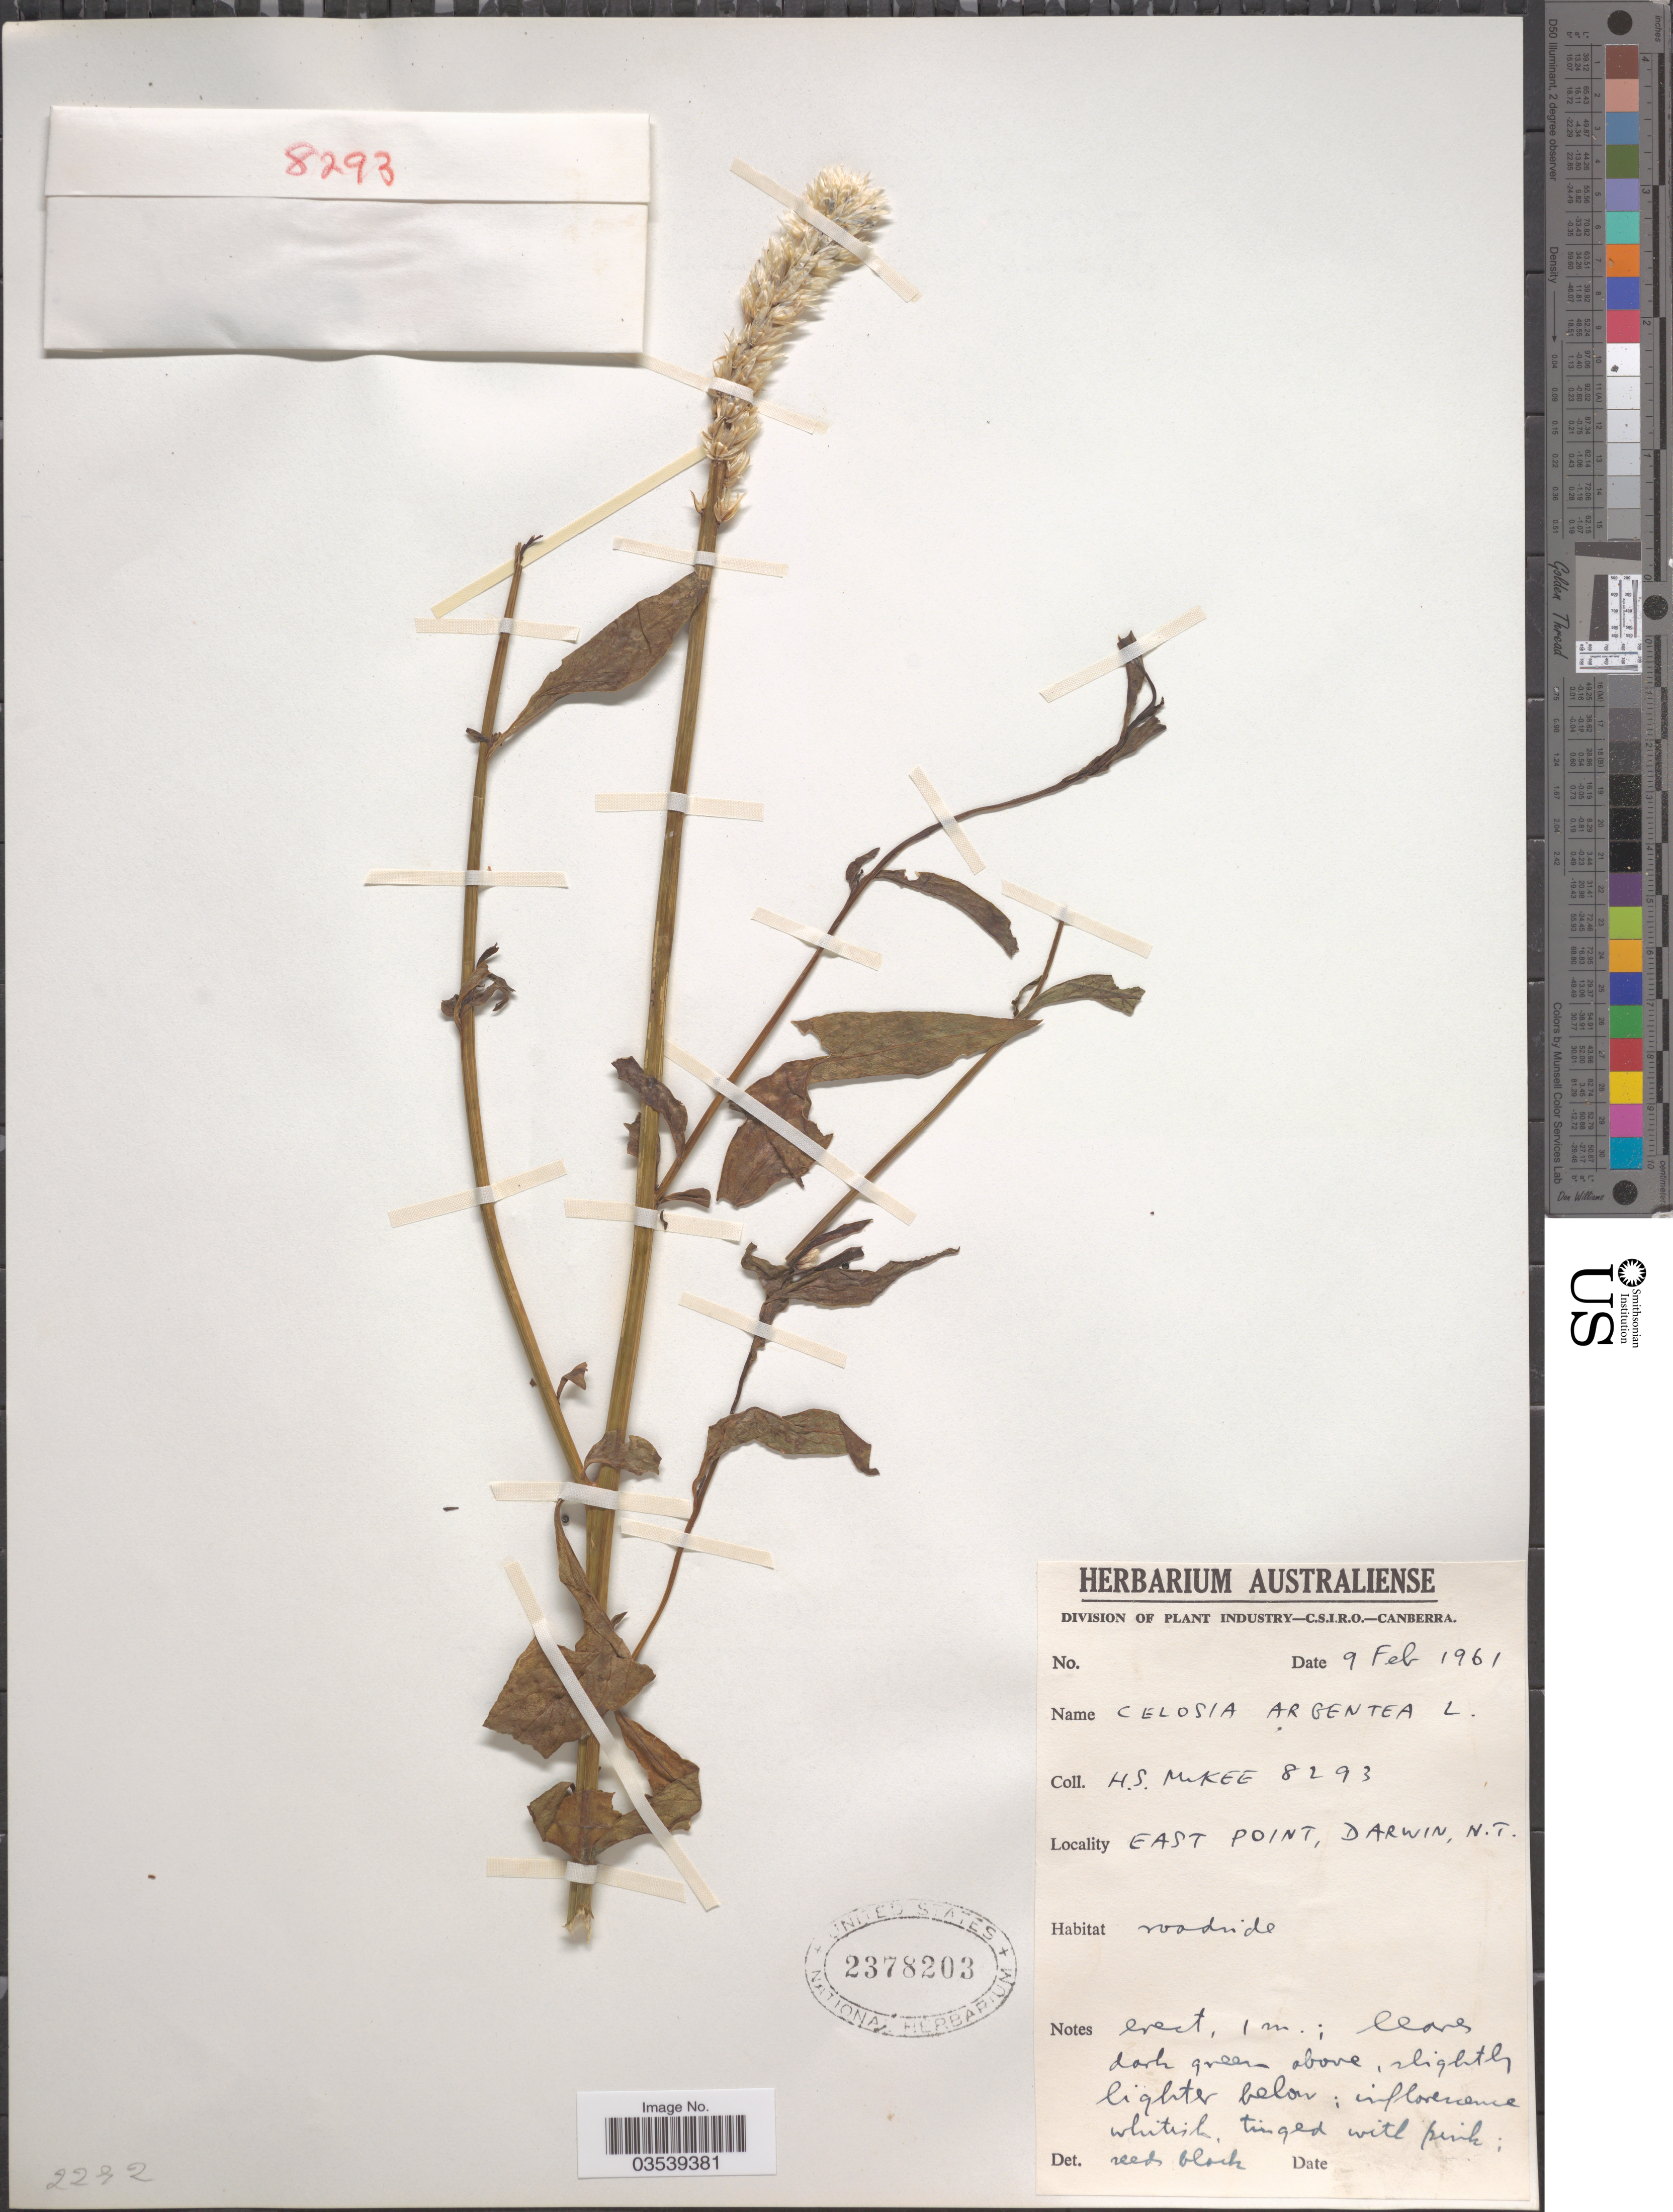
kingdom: Plantae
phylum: Tracheophyta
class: Magnoliopsida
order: Caryophyllales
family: Amaranthaceae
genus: Celosia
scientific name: Celosia argentea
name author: L.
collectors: H. S. McKee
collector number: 8293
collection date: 1961-02-09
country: Australia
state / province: Northern Territory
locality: East Point, Darwin.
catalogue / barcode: US 2378203